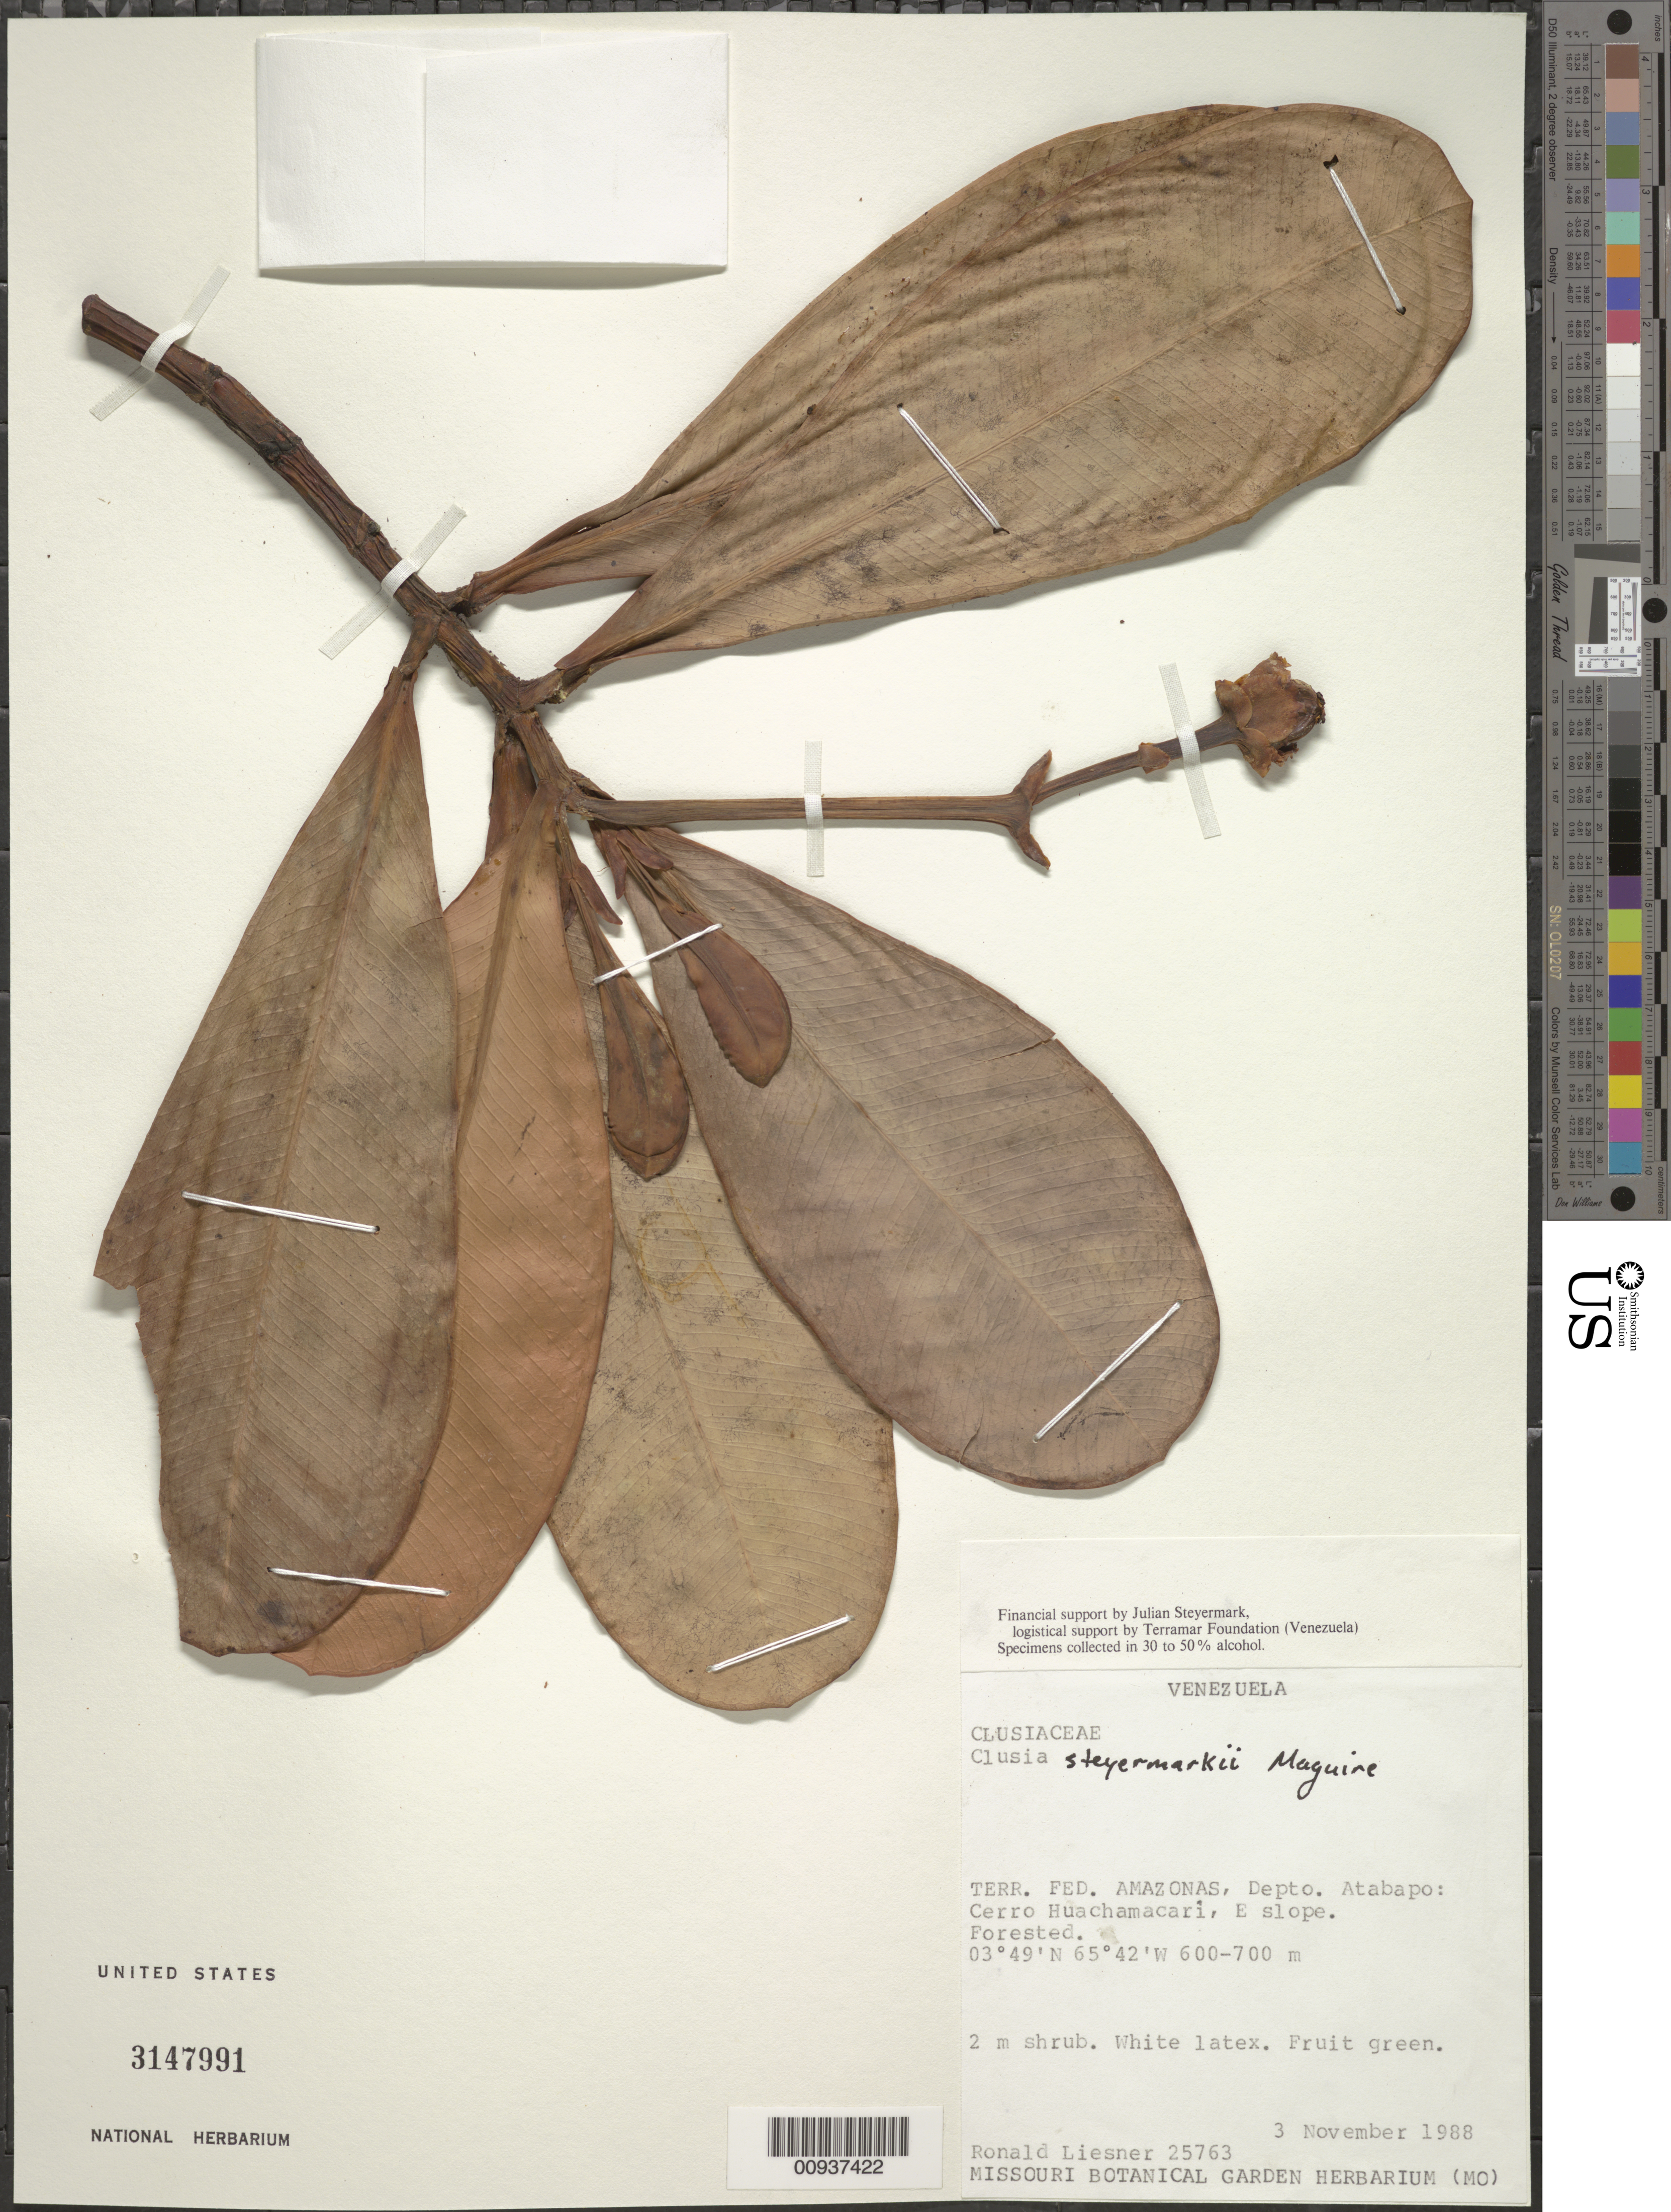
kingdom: Plantae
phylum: Tracheophyta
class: Magnoliopsida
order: Malpighiales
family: Clusiaceae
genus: Clusia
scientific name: Clusia steyermarkii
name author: Maguire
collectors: R. L. Liesner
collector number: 25763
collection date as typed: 3-Nov-88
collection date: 1988-11-03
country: Venezuela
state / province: Amazonas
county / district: Atabapo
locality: Cerro Huachamacari, E slope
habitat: Forested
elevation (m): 600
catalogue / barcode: US 3147991